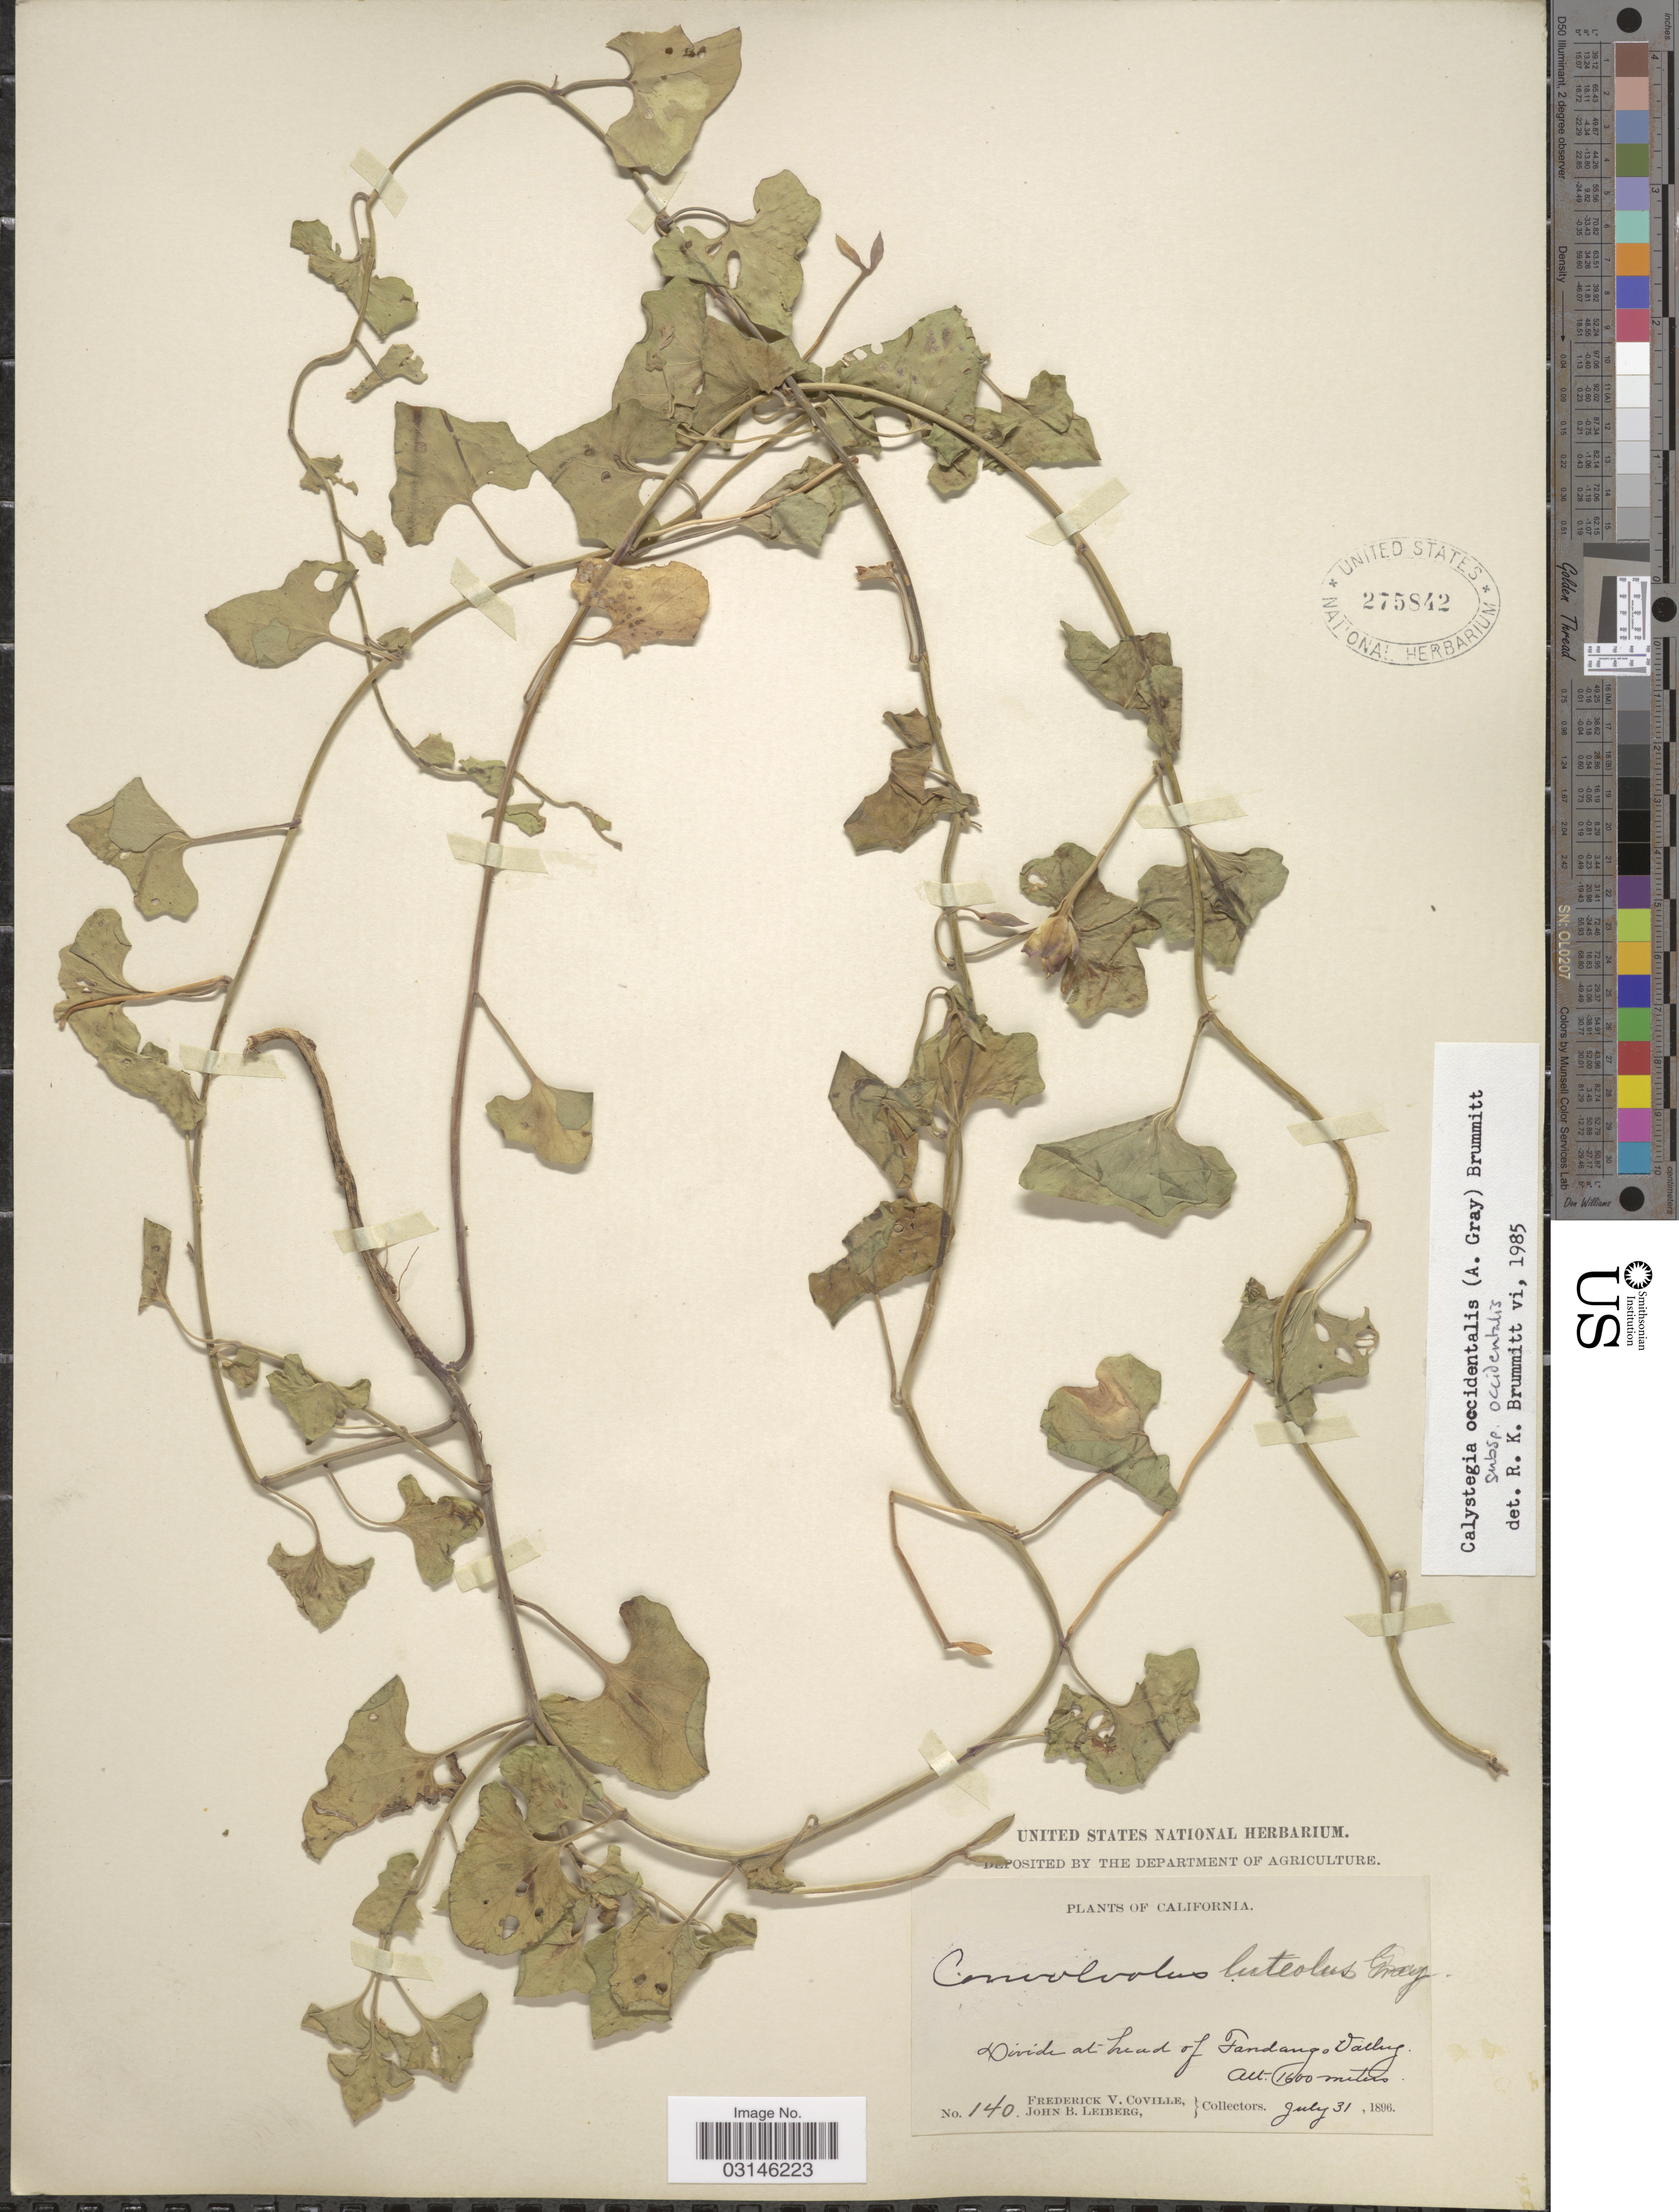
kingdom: Plantae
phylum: Tracheophyta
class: Magnoliopsida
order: Solanales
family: Convolvulaceae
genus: Calystegia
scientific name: Calystegia occidentalis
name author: (A. Gray) Brummitt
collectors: F. V. Coville & J. B. Leiberg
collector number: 140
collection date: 1896-07-31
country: United States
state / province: California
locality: Divide at head of Fandango Valley.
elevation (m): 1600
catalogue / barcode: US 275842